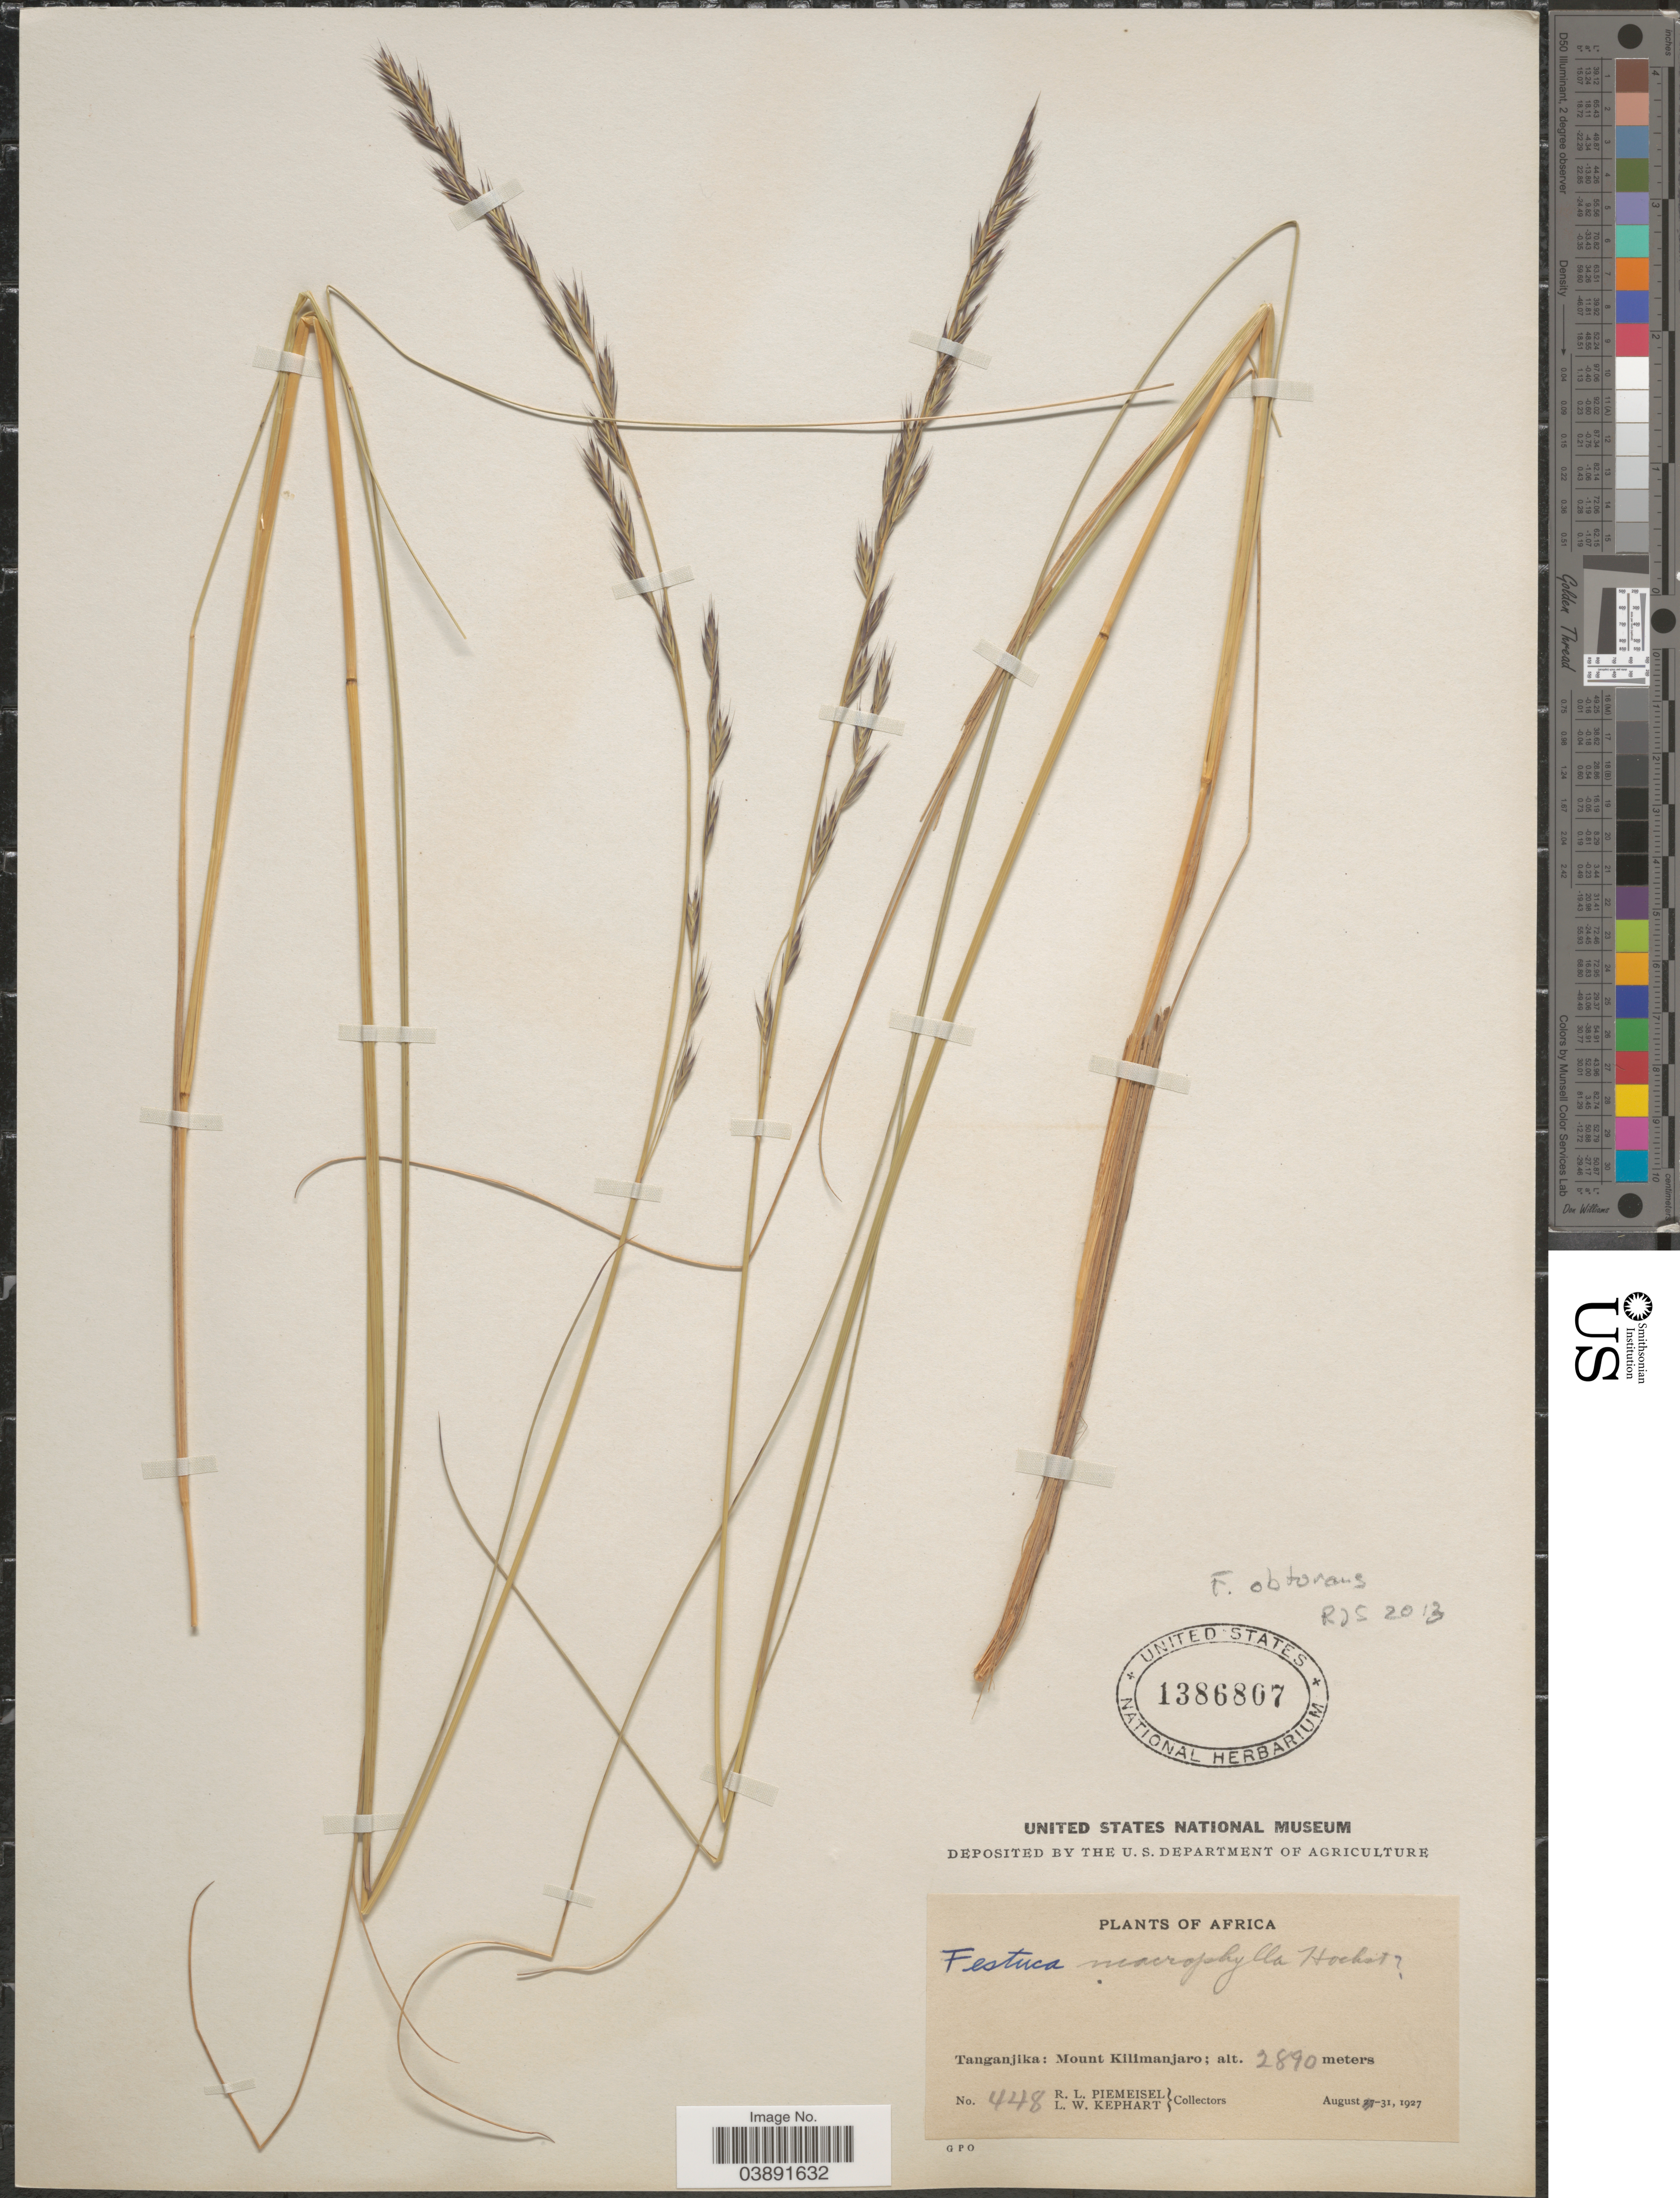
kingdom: Plantae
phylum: Tracheophyta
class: Liliopsida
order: Poales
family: Poaceae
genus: Festuca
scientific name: Festuca obturbans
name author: St.-Yves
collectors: R. L. Piemeisel & L. W. Kephart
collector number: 448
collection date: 1927-08-31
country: Tanzania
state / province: Kilimanjaro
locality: Tanganjika: Mount Kilimanjaro.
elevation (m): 2890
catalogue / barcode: US 1386807